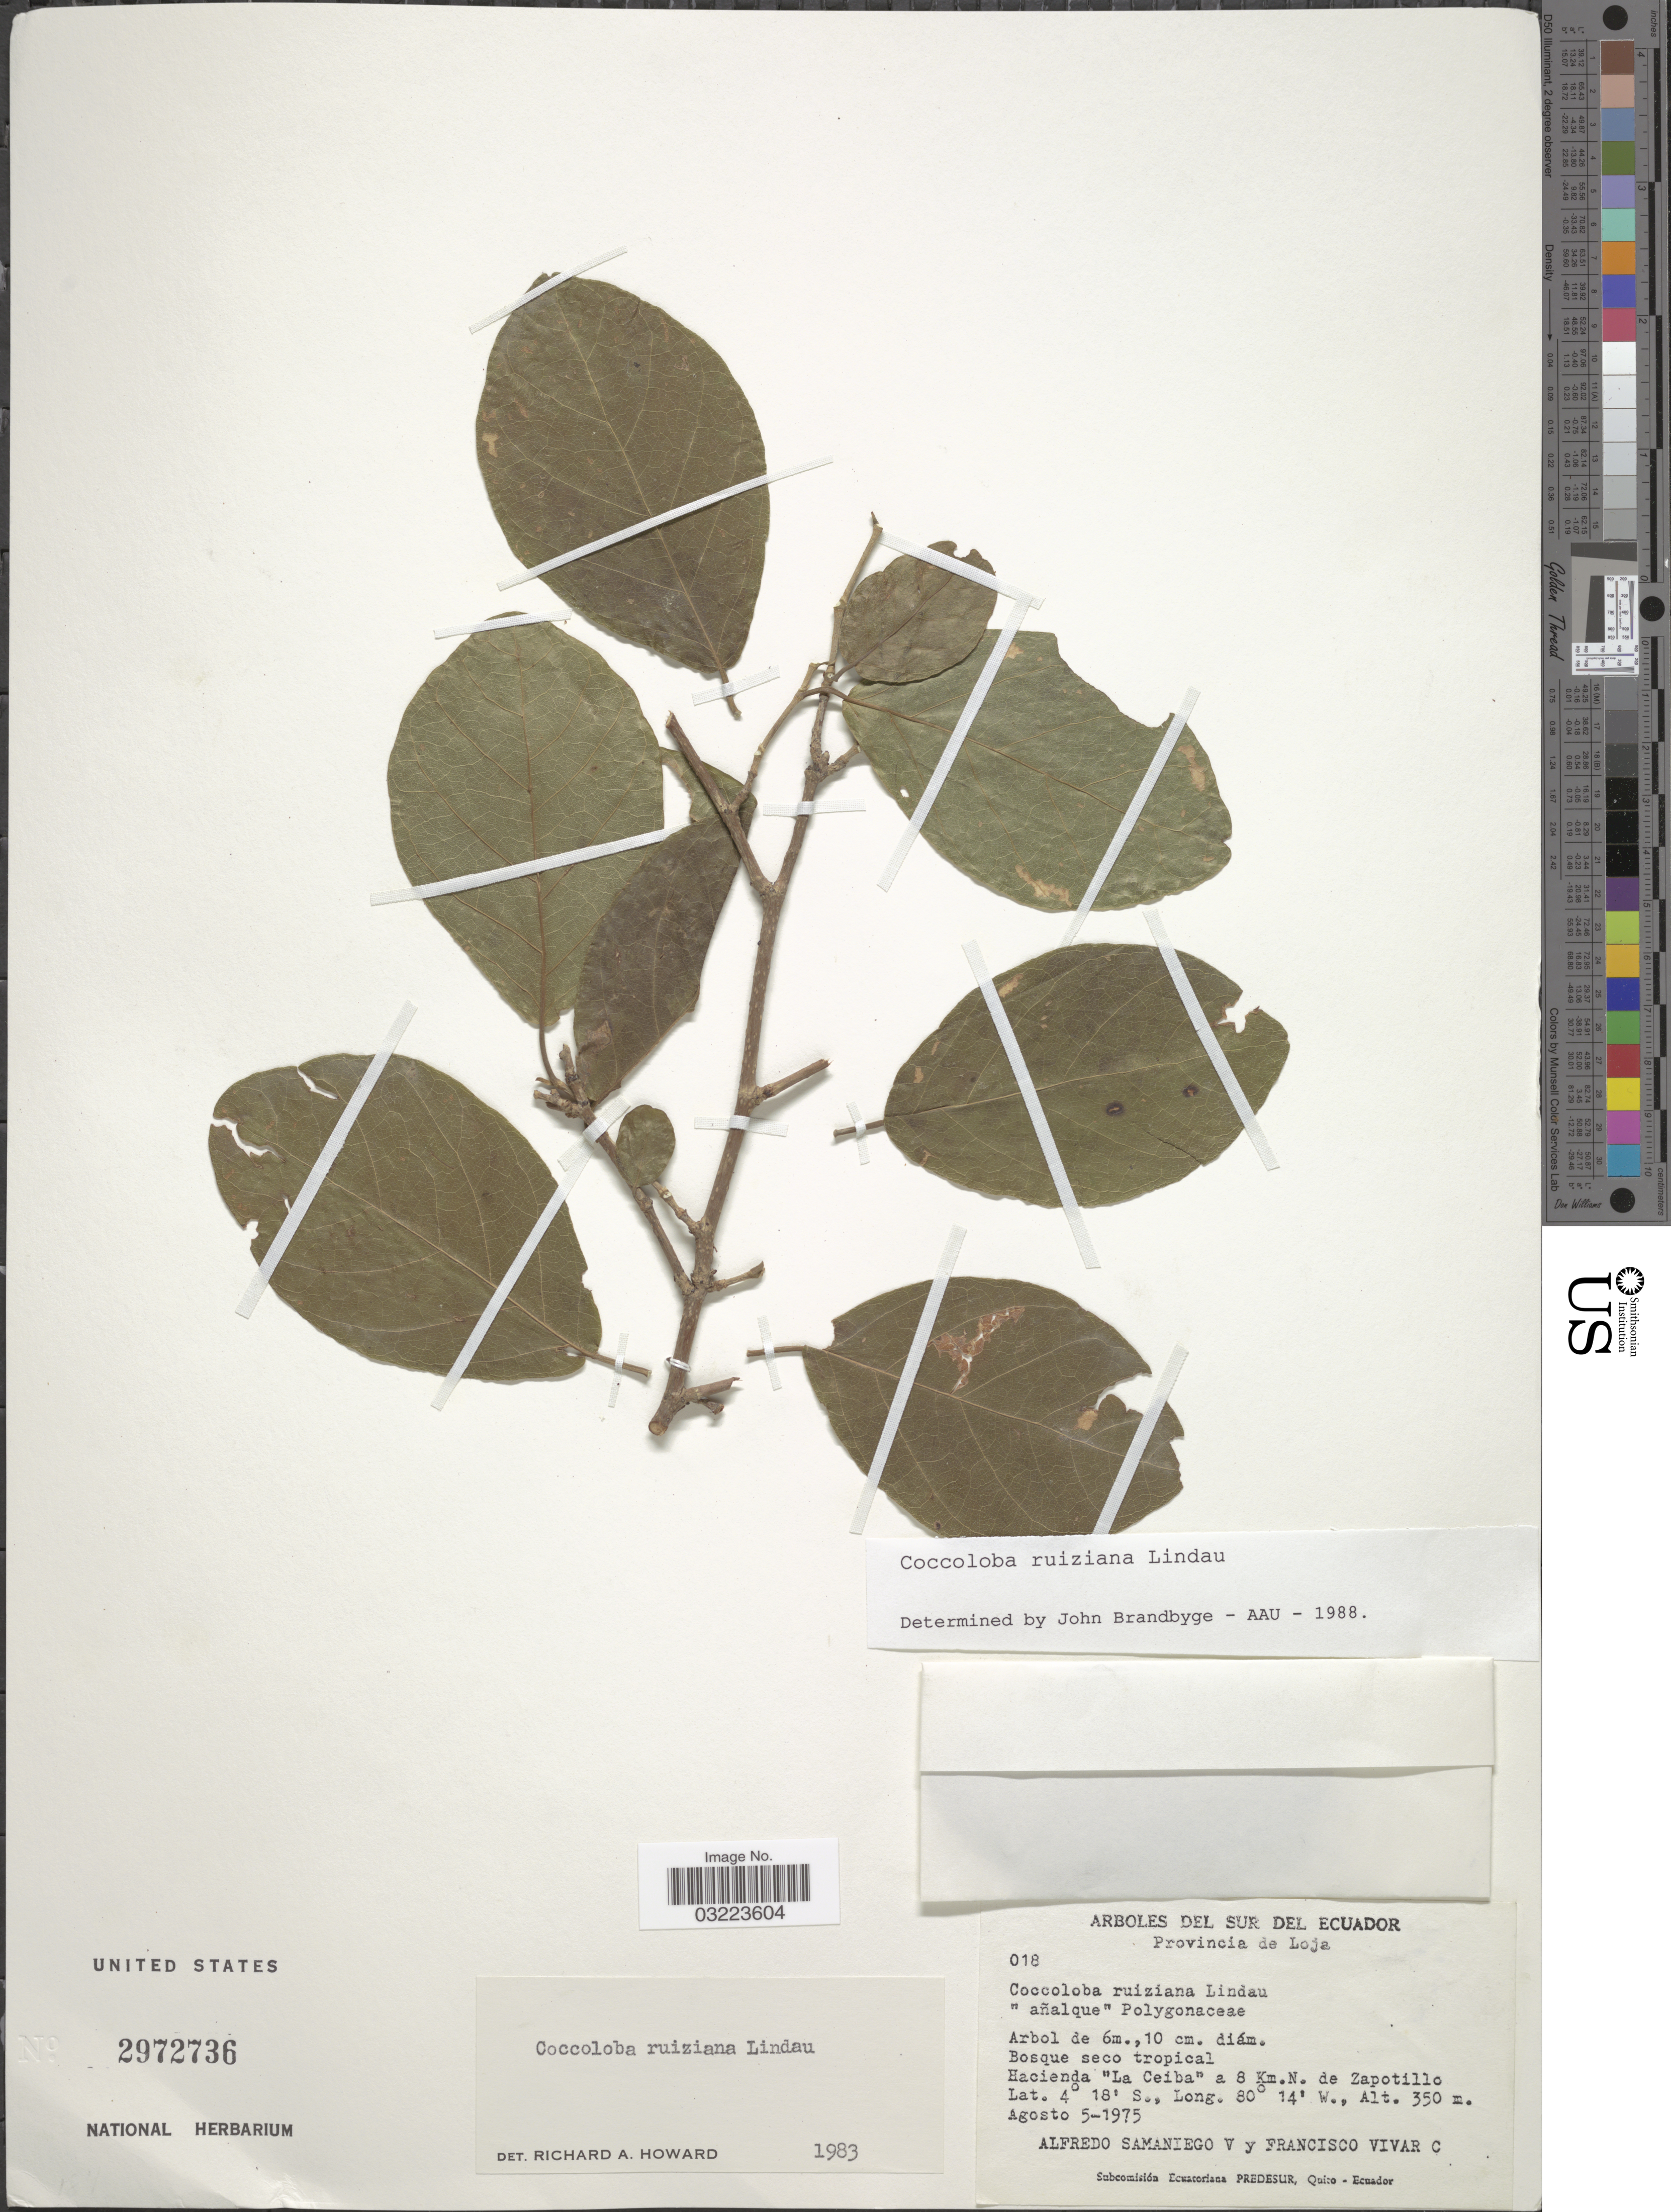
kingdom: Plantae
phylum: Tracheophyta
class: Magnoliopsida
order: Caryophyllales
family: Polygonaceae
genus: Coccoloba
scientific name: Coccoloba ruiziana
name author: Lindau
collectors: A. V. Samaniego & F. A. Vivar C.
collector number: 018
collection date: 1975-08-05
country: Ecuador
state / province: Loja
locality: Hacienda "La Ceiba" a 8 Km. N. de Zapotillo.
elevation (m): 350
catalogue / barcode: US 2972736